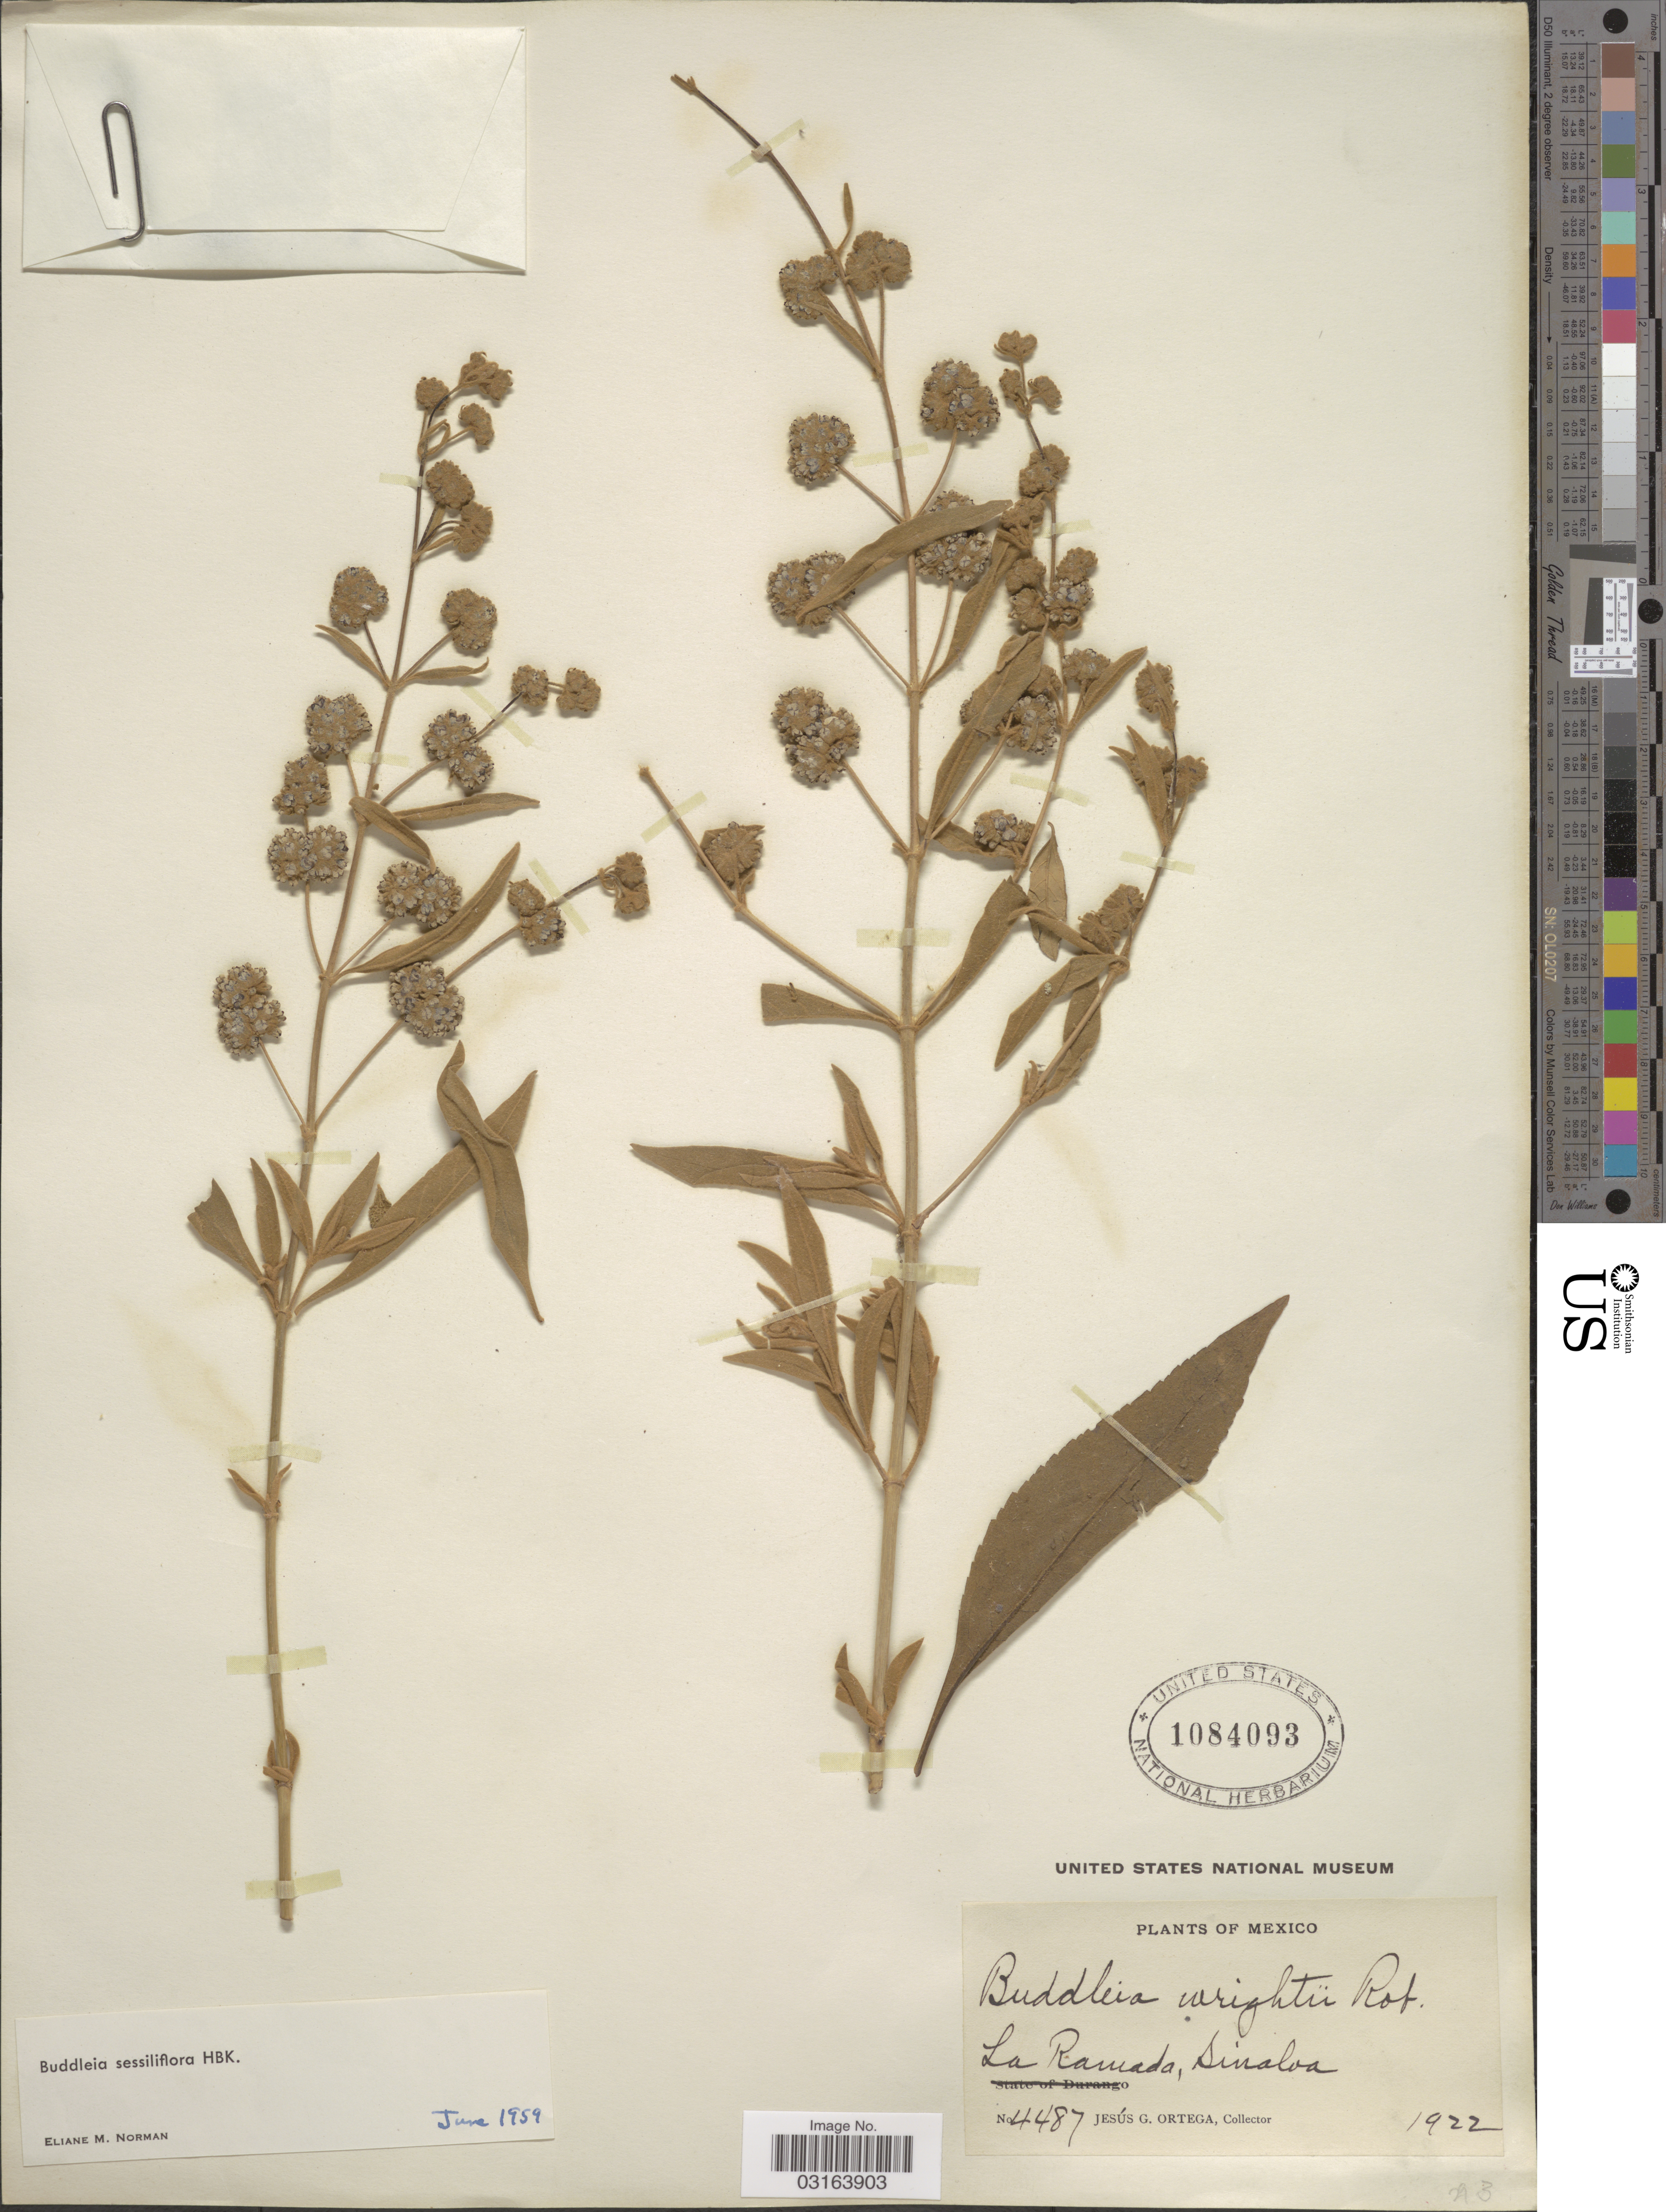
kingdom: Plantae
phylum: Tracheophyta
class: Magnoliopsida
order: Lamiales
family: Scrophulariaceae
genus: Buddleja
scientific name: Buddleja sessiliflora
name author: Kunth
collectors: J. Ortega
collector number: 4487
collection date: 1922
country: Mexico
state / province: Sinaloa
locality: La Ramda.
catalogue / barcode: US 1084093